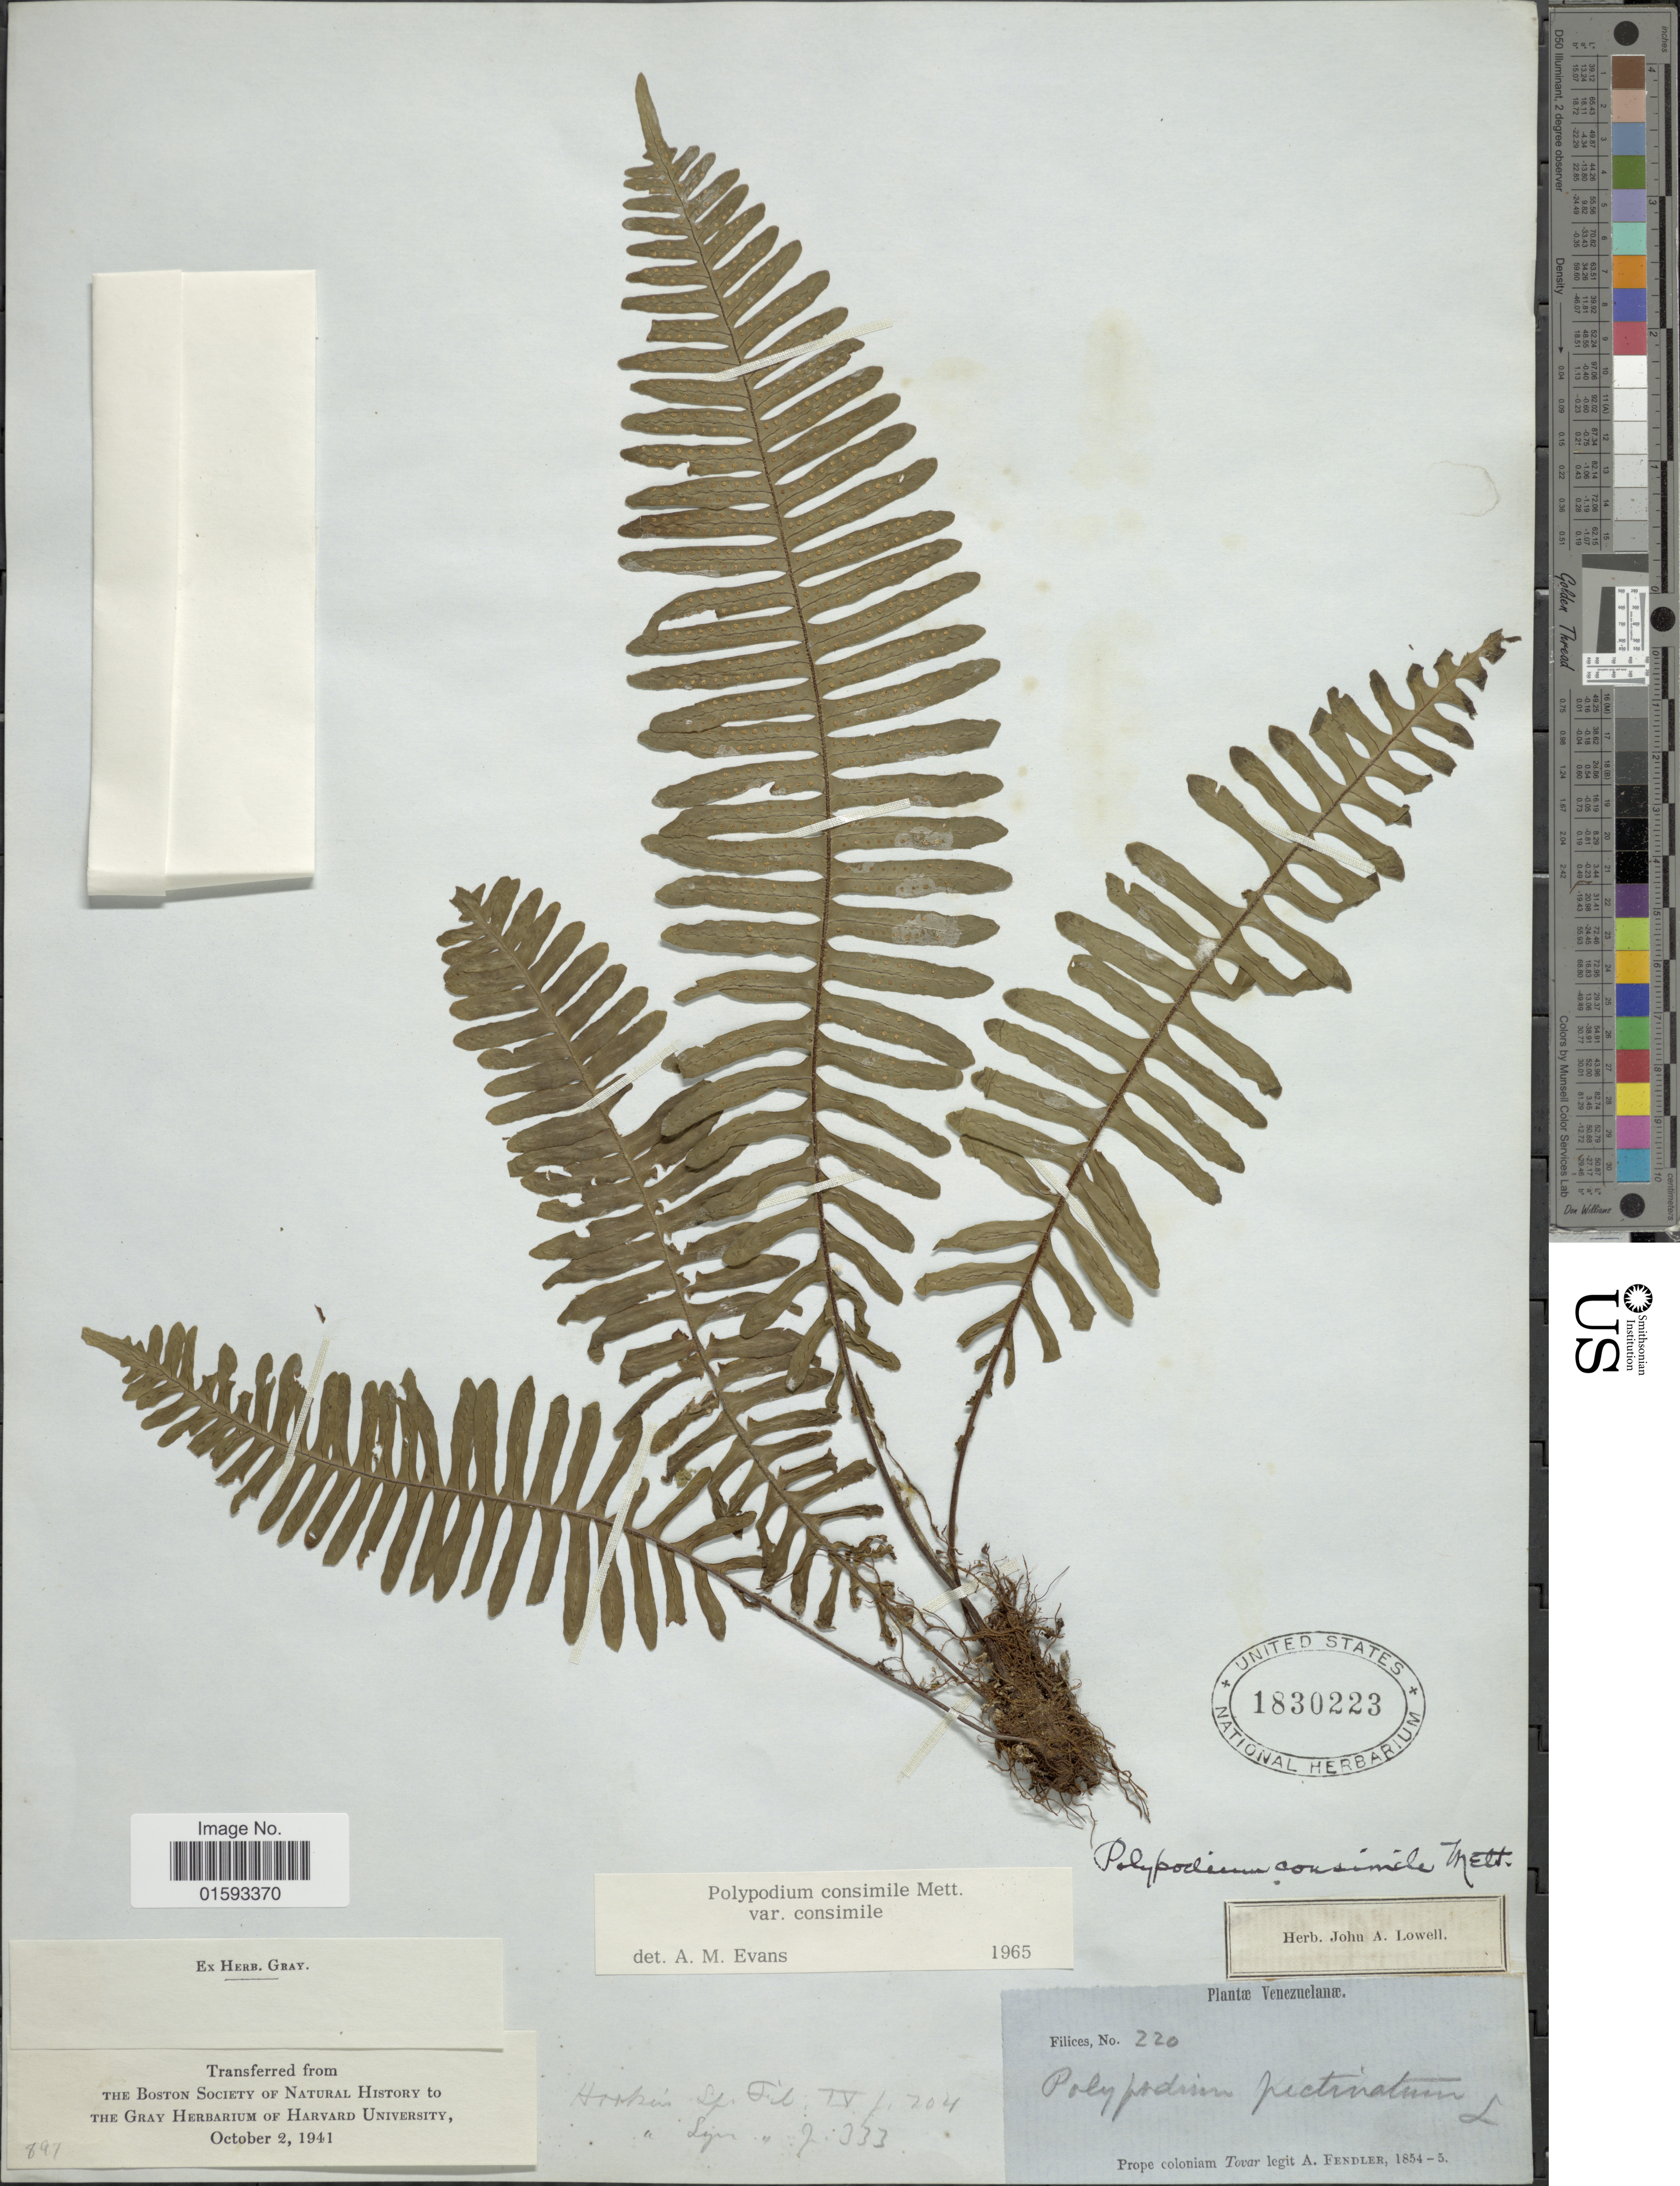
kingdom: Plantae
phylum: Tracheophyta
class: Polypodiopsida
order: Polypodiales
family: Polypodiaceae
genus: Pecluma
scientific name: Pecluma consimilis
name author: (Mett.) M.G. Price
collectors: A. Fendler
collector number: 220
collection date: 1854/1855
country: Venezuela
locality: Prope coloniam Tovar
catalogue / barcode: US 1830223